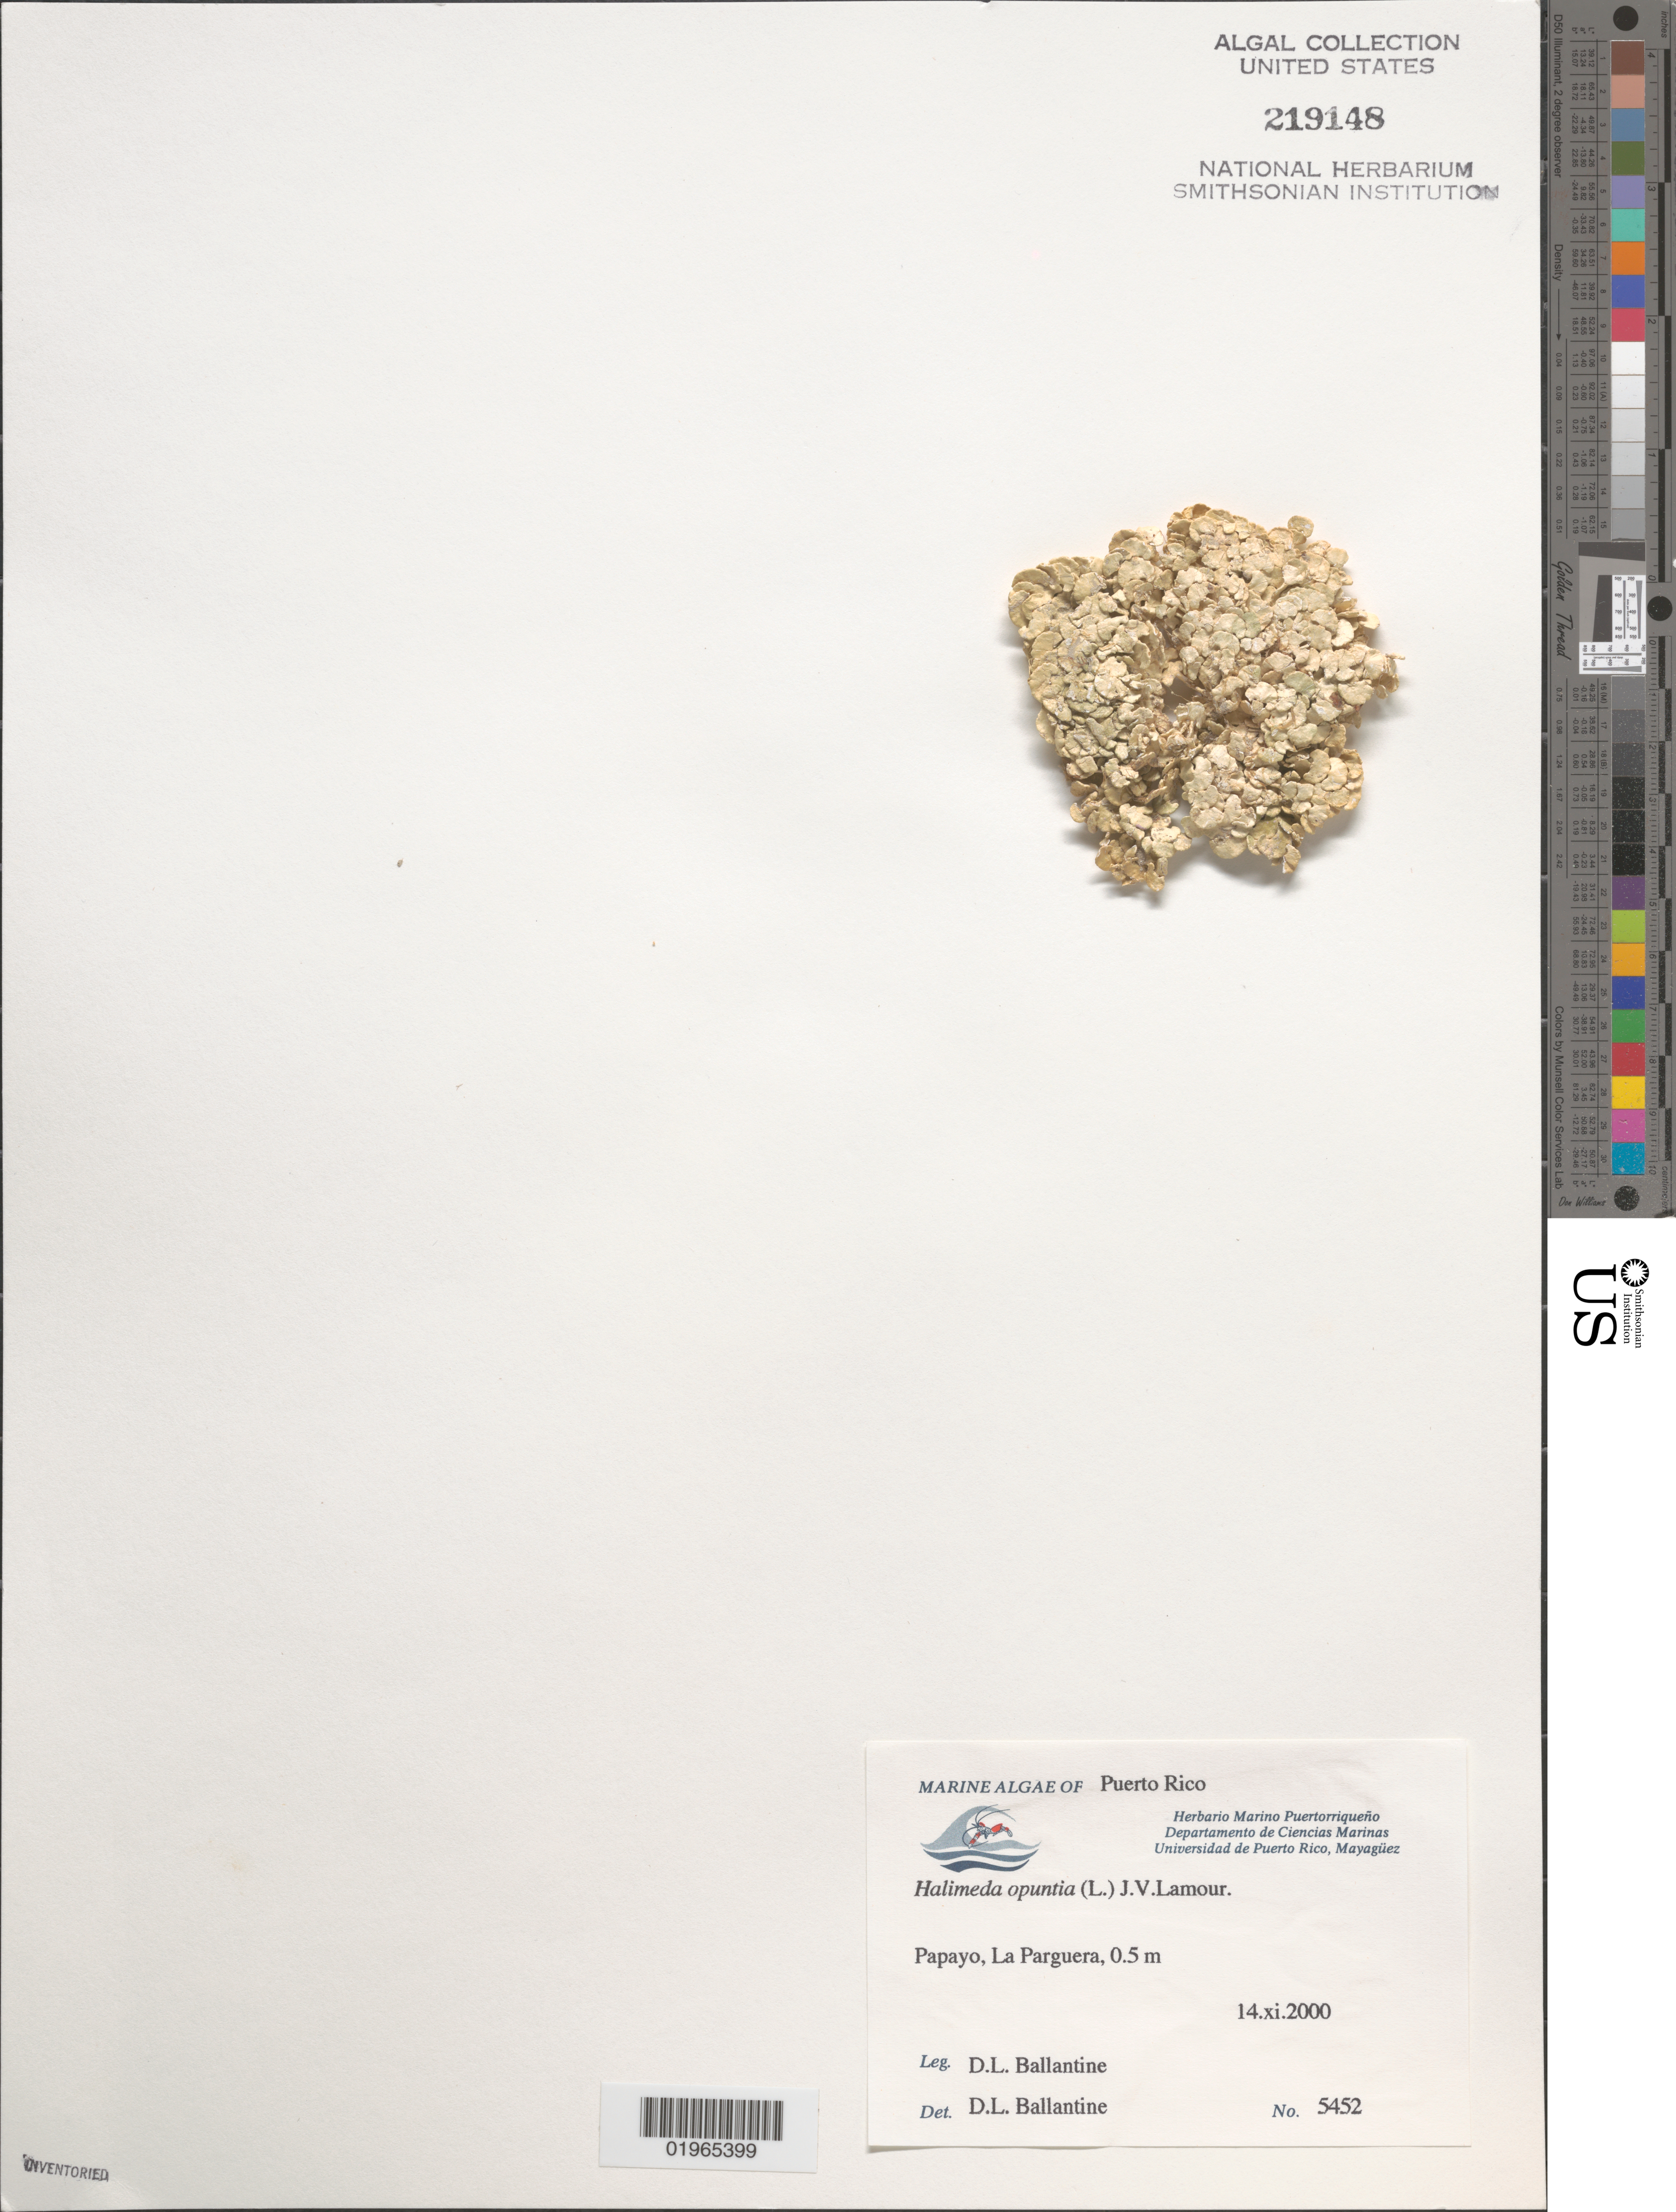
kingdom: Plantae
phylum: Chlorophyta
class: Ulvophyceae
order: Bryopsidales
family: Halimedaceae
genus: Halimeda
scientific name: Halimeda opuntia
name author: (L.) J.V.Lamouroux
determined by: Ballantine, D. L.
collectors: D.L. Ballantine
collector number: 5452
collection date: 2000-11-14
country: Puerto Rico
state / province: Lajas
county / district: La Parguera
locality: Papayo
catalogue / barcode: US 219148